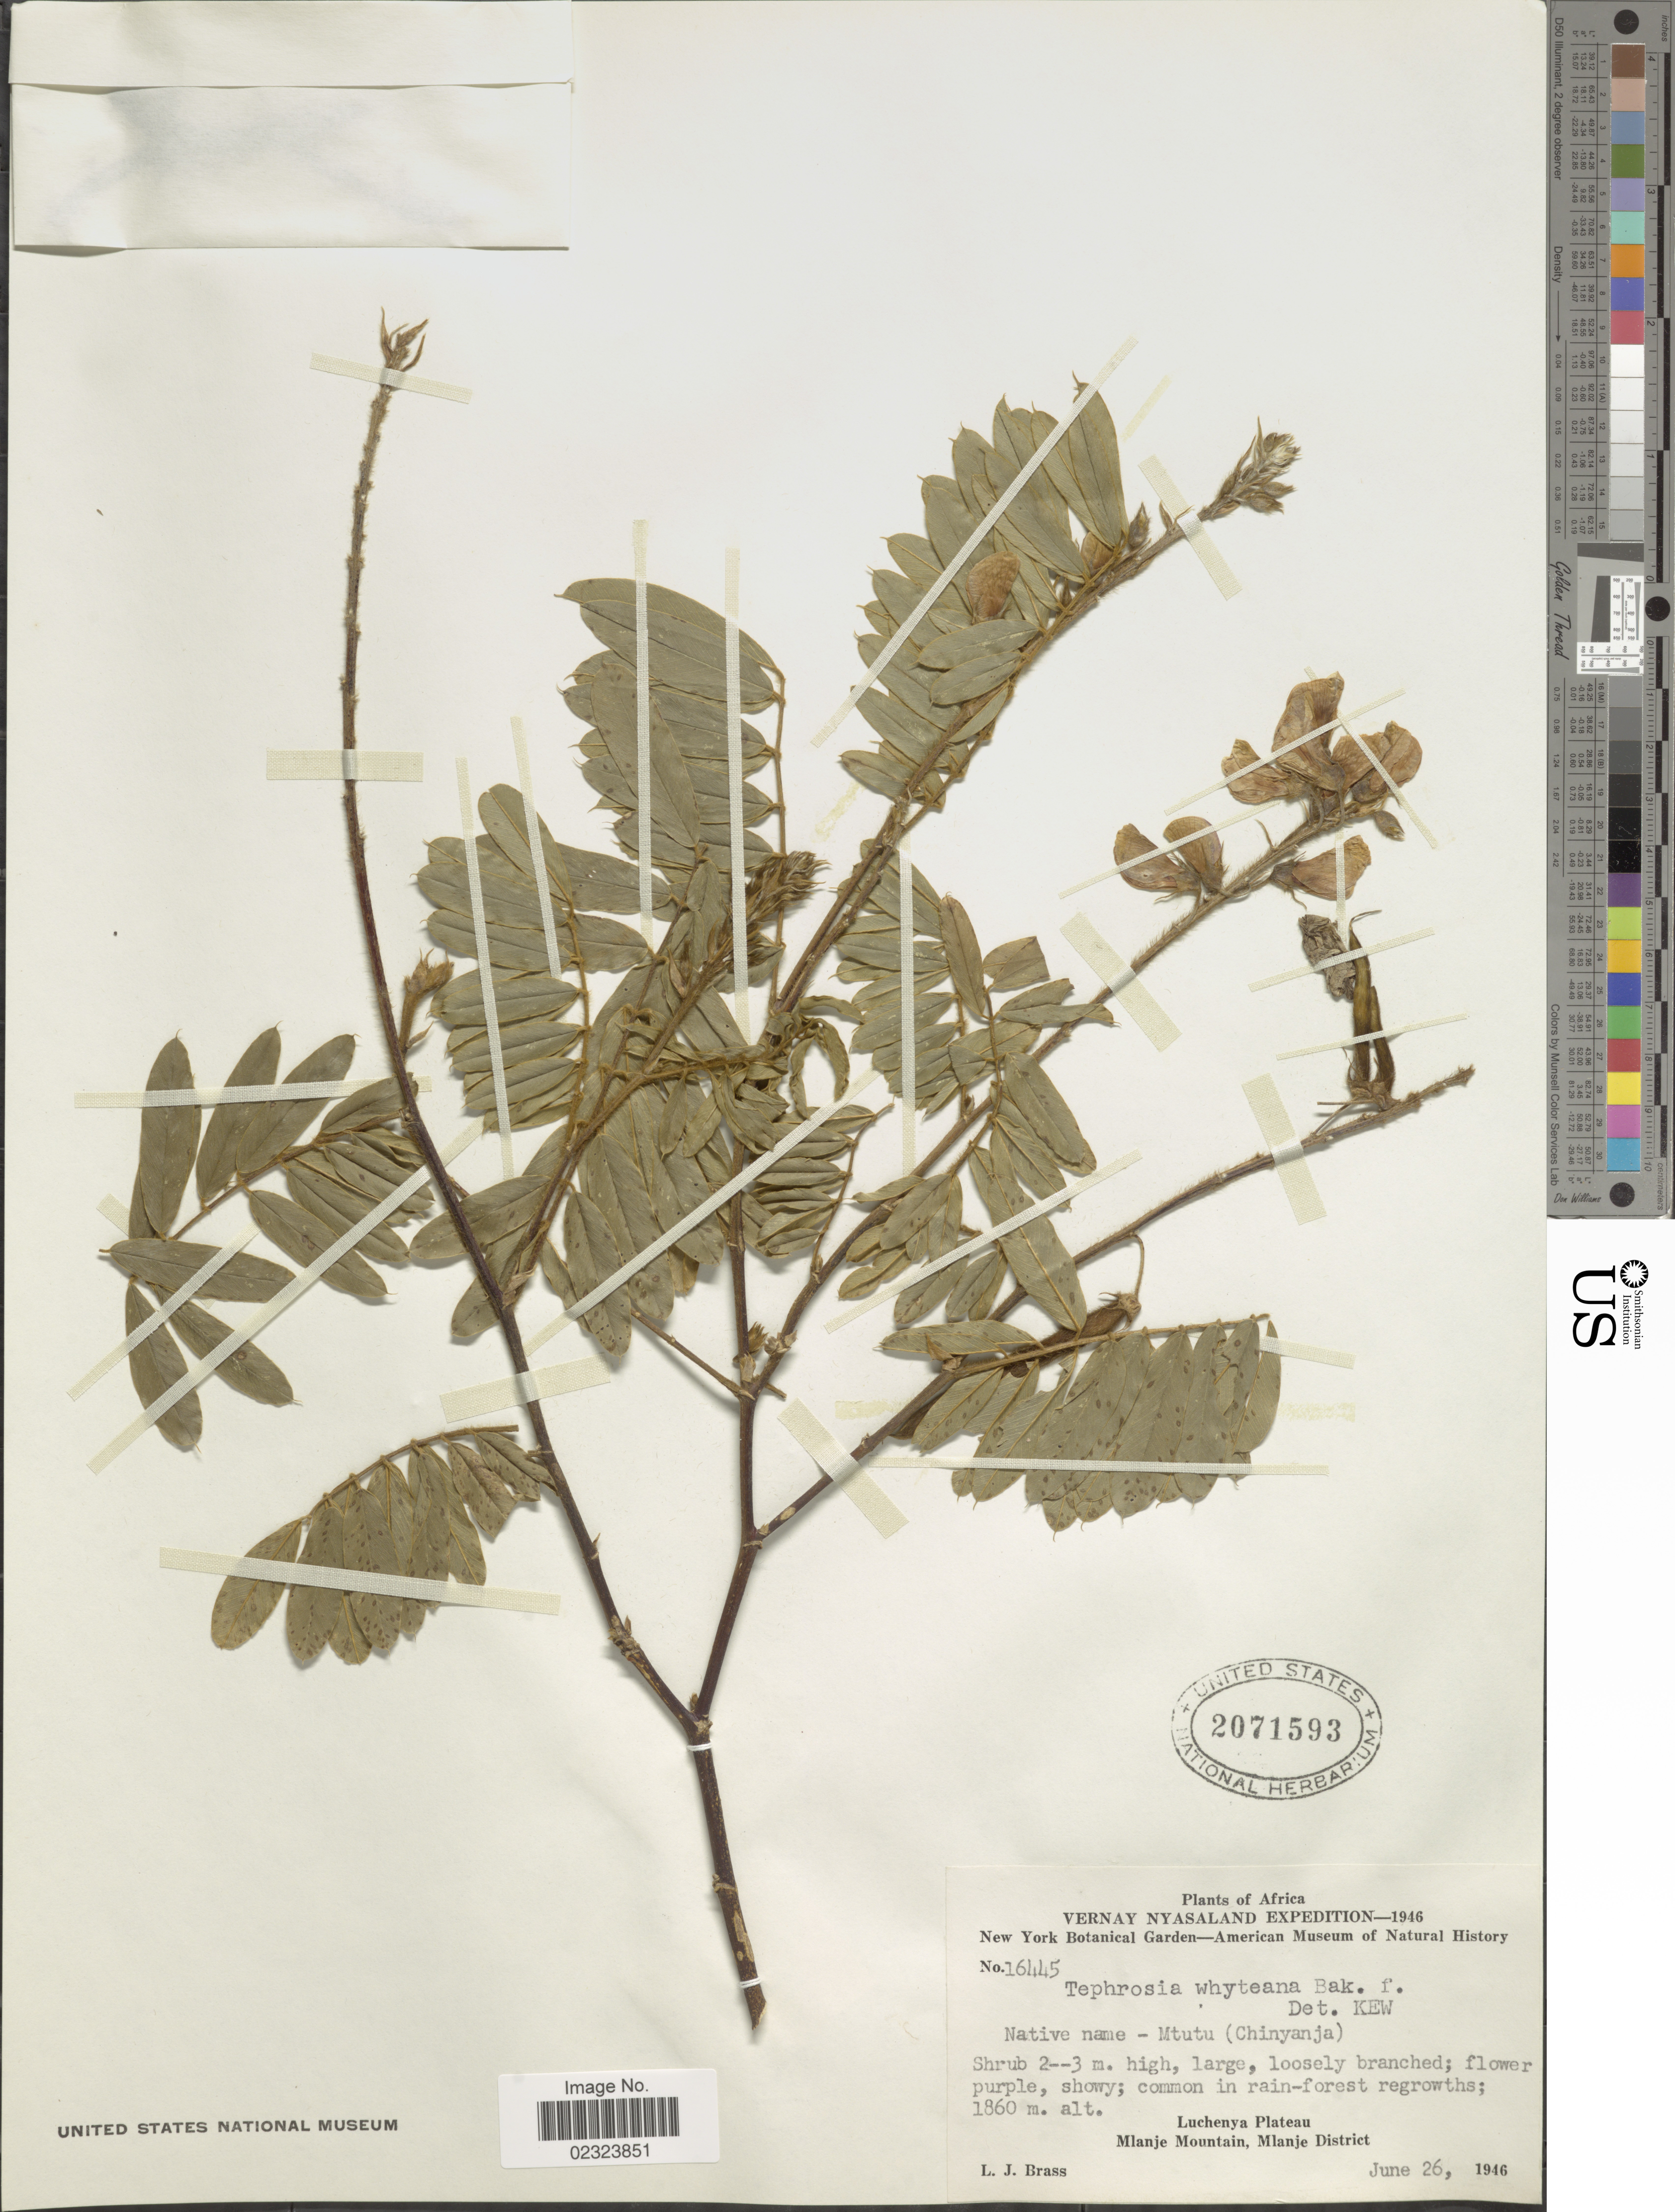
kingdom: Plantae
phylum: Tracheophyta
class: Magnoliopsida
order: Fabales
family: Fabaceae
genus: Tephrosia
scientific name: Tephrosia whyteana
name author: Baker f.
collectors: L. J. Brass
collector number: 16445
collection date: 1946-06-26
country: Malawi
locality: Vernay Nyasaland. Luchenya Plateau. Mlanje Mountain, Mlanje District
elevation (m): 1860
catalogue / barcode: US 2071593